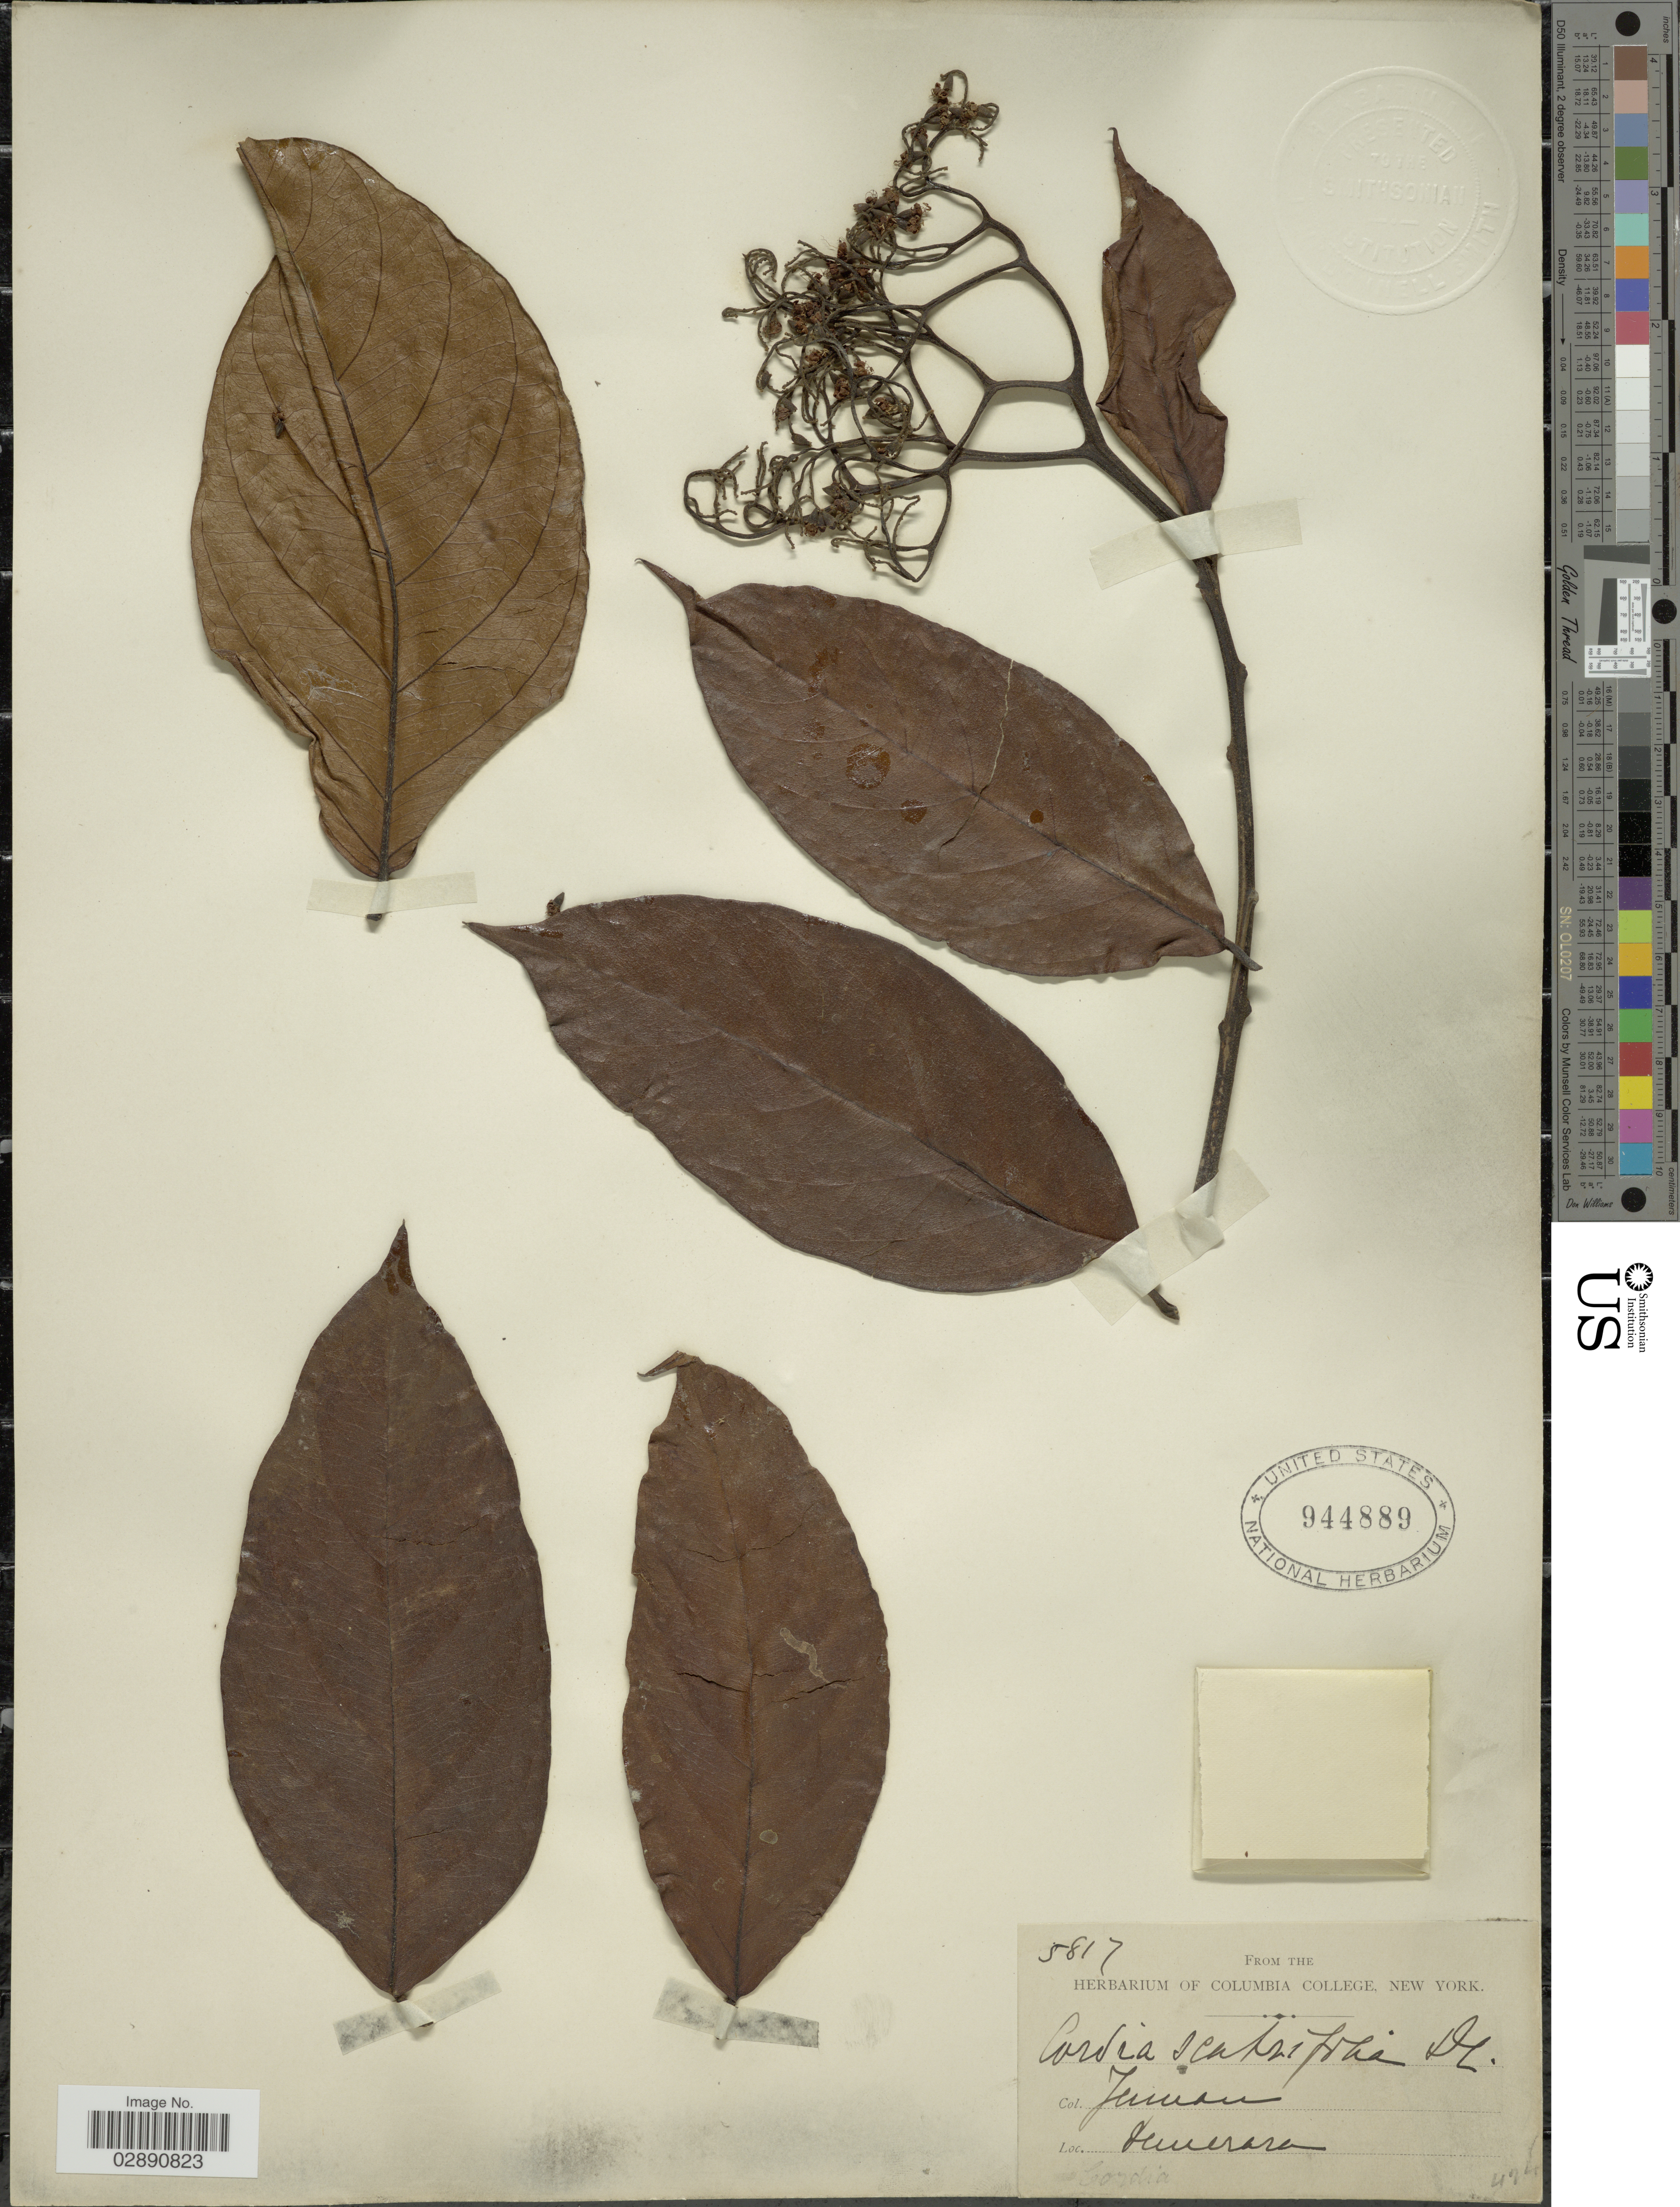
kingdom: Plantae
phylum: Tracheophyta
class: Magnoliopsida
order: Boraginales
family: Cordiaceae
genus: Cordia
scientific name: Cordia exaltata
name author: Lam.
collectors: Jerman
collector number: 5817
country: Guyana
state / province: Demerara-Mahaica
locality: Demerara.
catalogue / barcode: US 944889